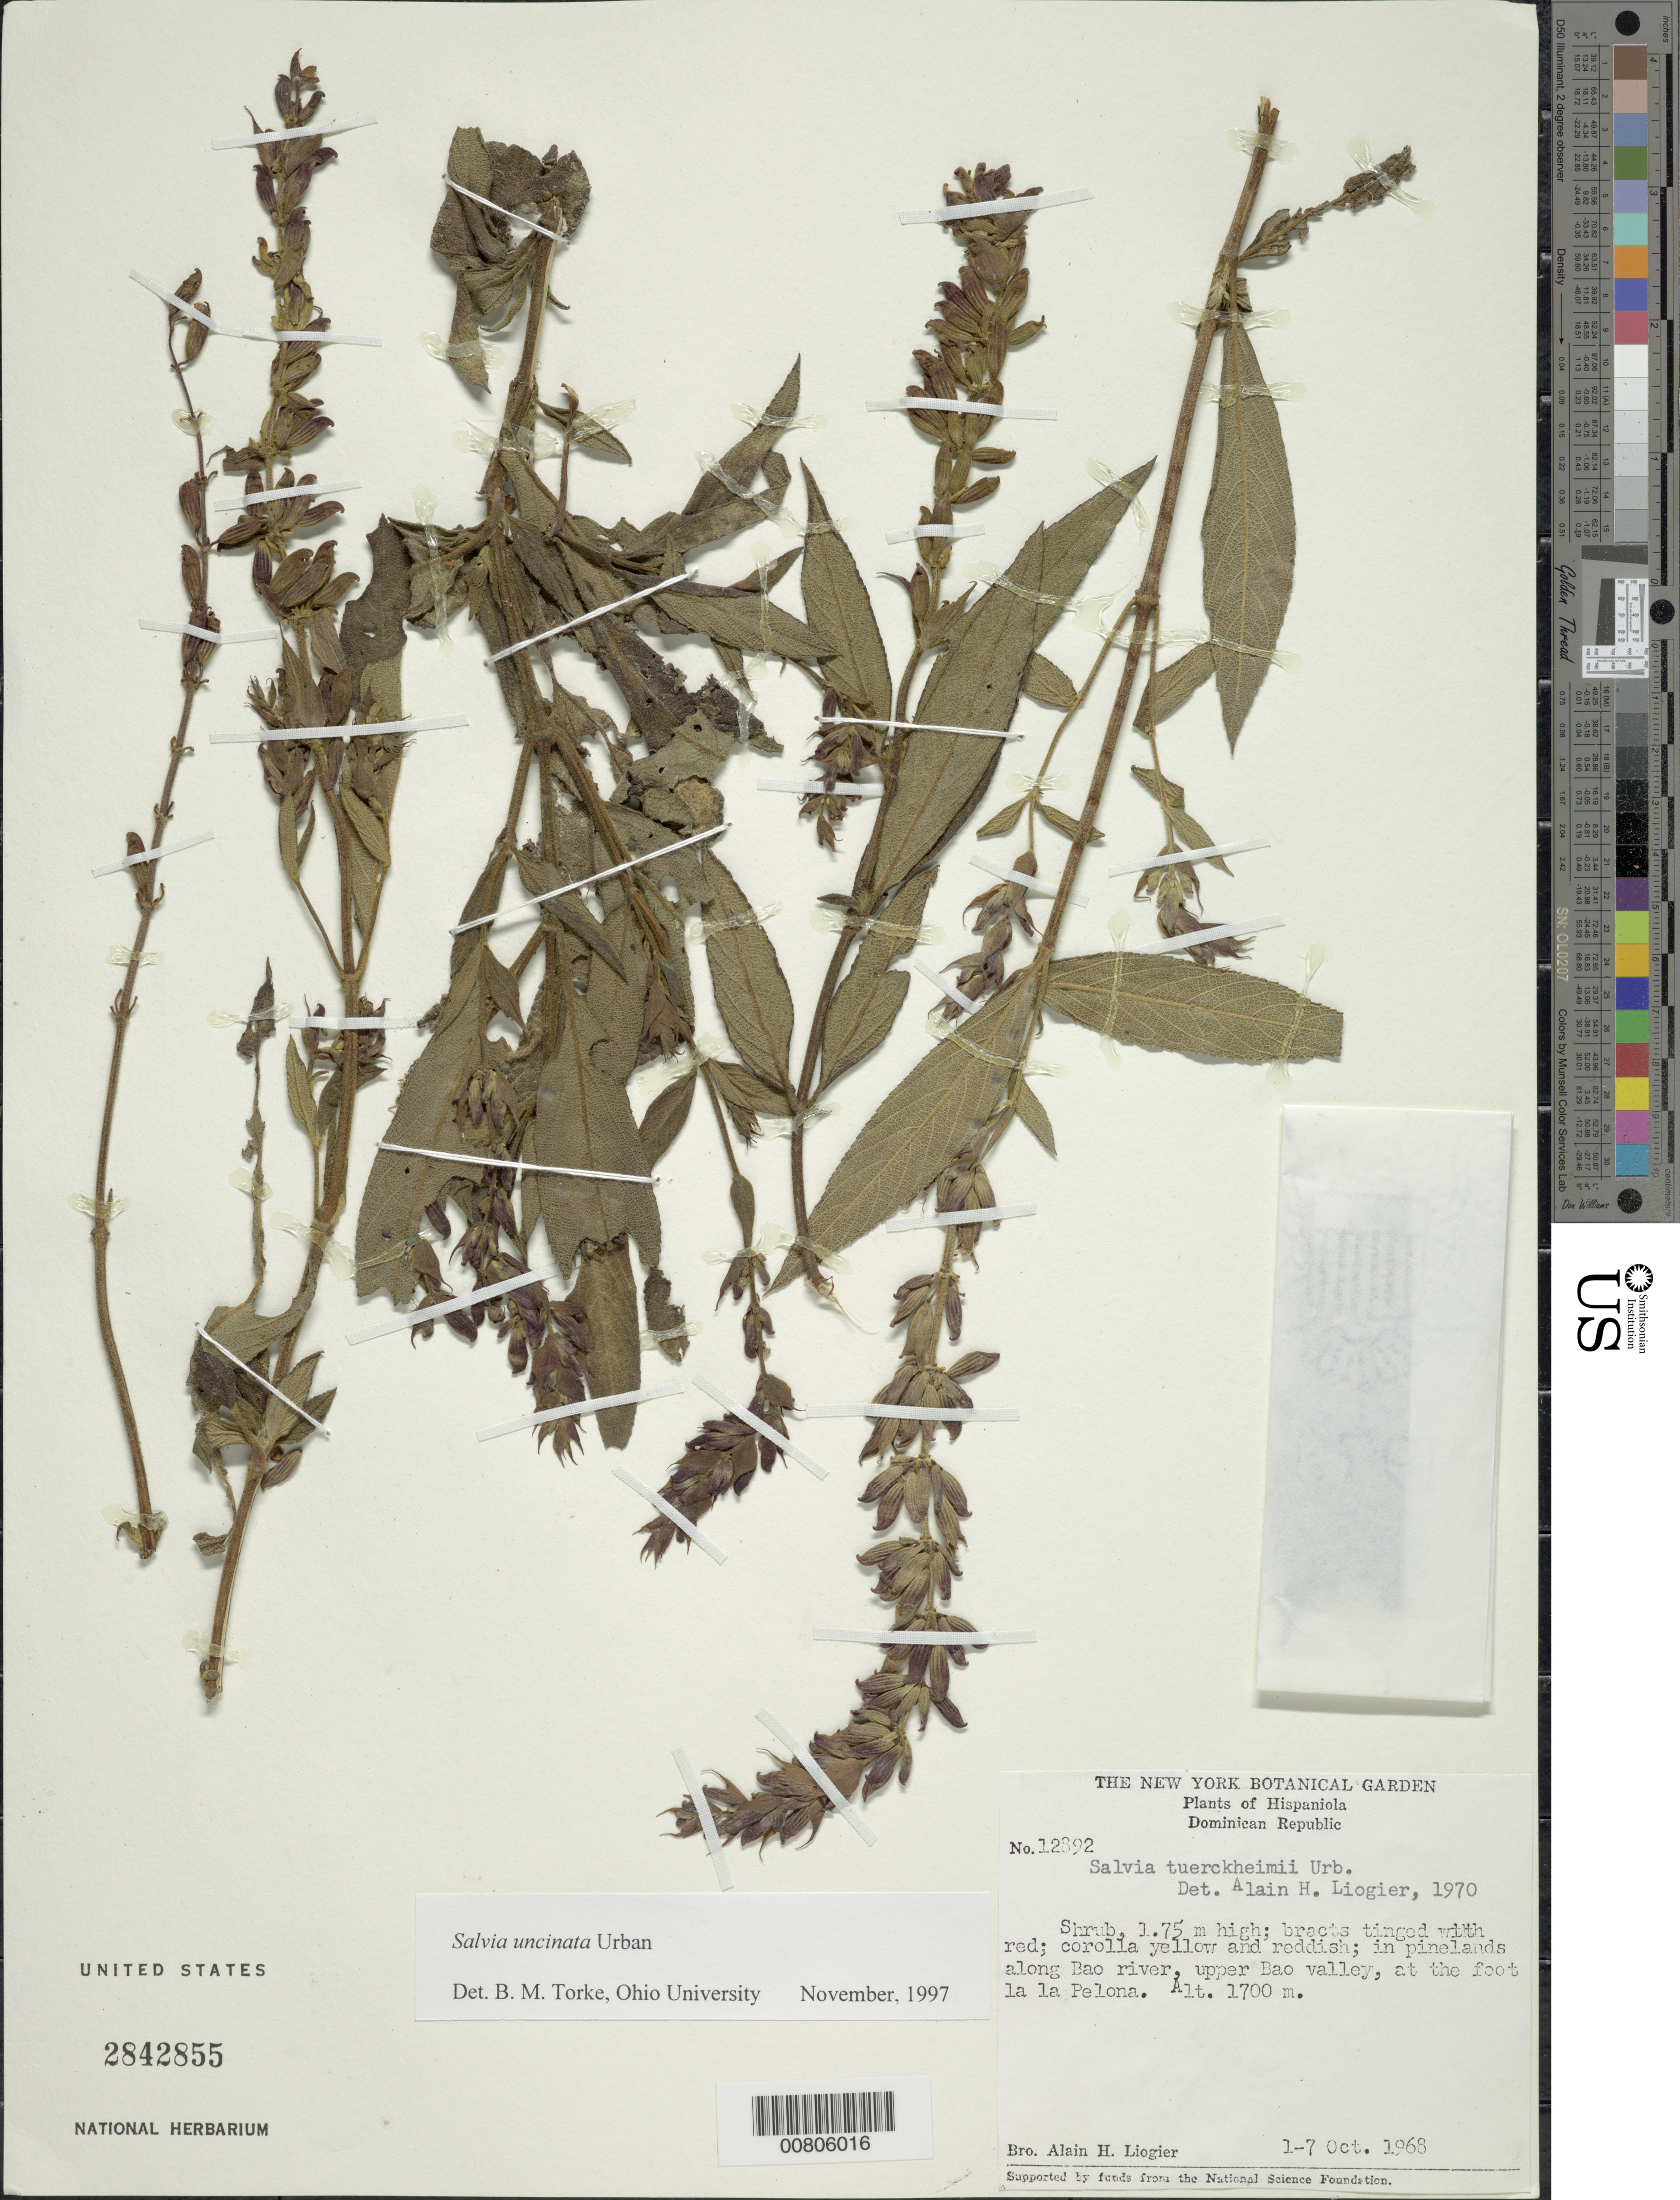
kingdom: Plantae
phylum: Tracheophyta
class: Magnoliopsida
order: Lamiales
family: Lamiaceae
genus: Salvia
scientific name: Salvia uncinata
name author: Urb.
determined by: Torke, B. M., (MO)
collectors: A. H. Liogier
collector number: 12892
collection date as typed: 01 Oct 1968 to 07 Oct 1968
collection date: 1968-10-01/1968-10-07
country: Dominican Republic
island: Hispaniola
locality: Along Bao River, upper Bao Valley, at the foot of la Pelona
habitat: Pinelands along river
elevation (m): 1700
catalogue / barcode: US 2842855